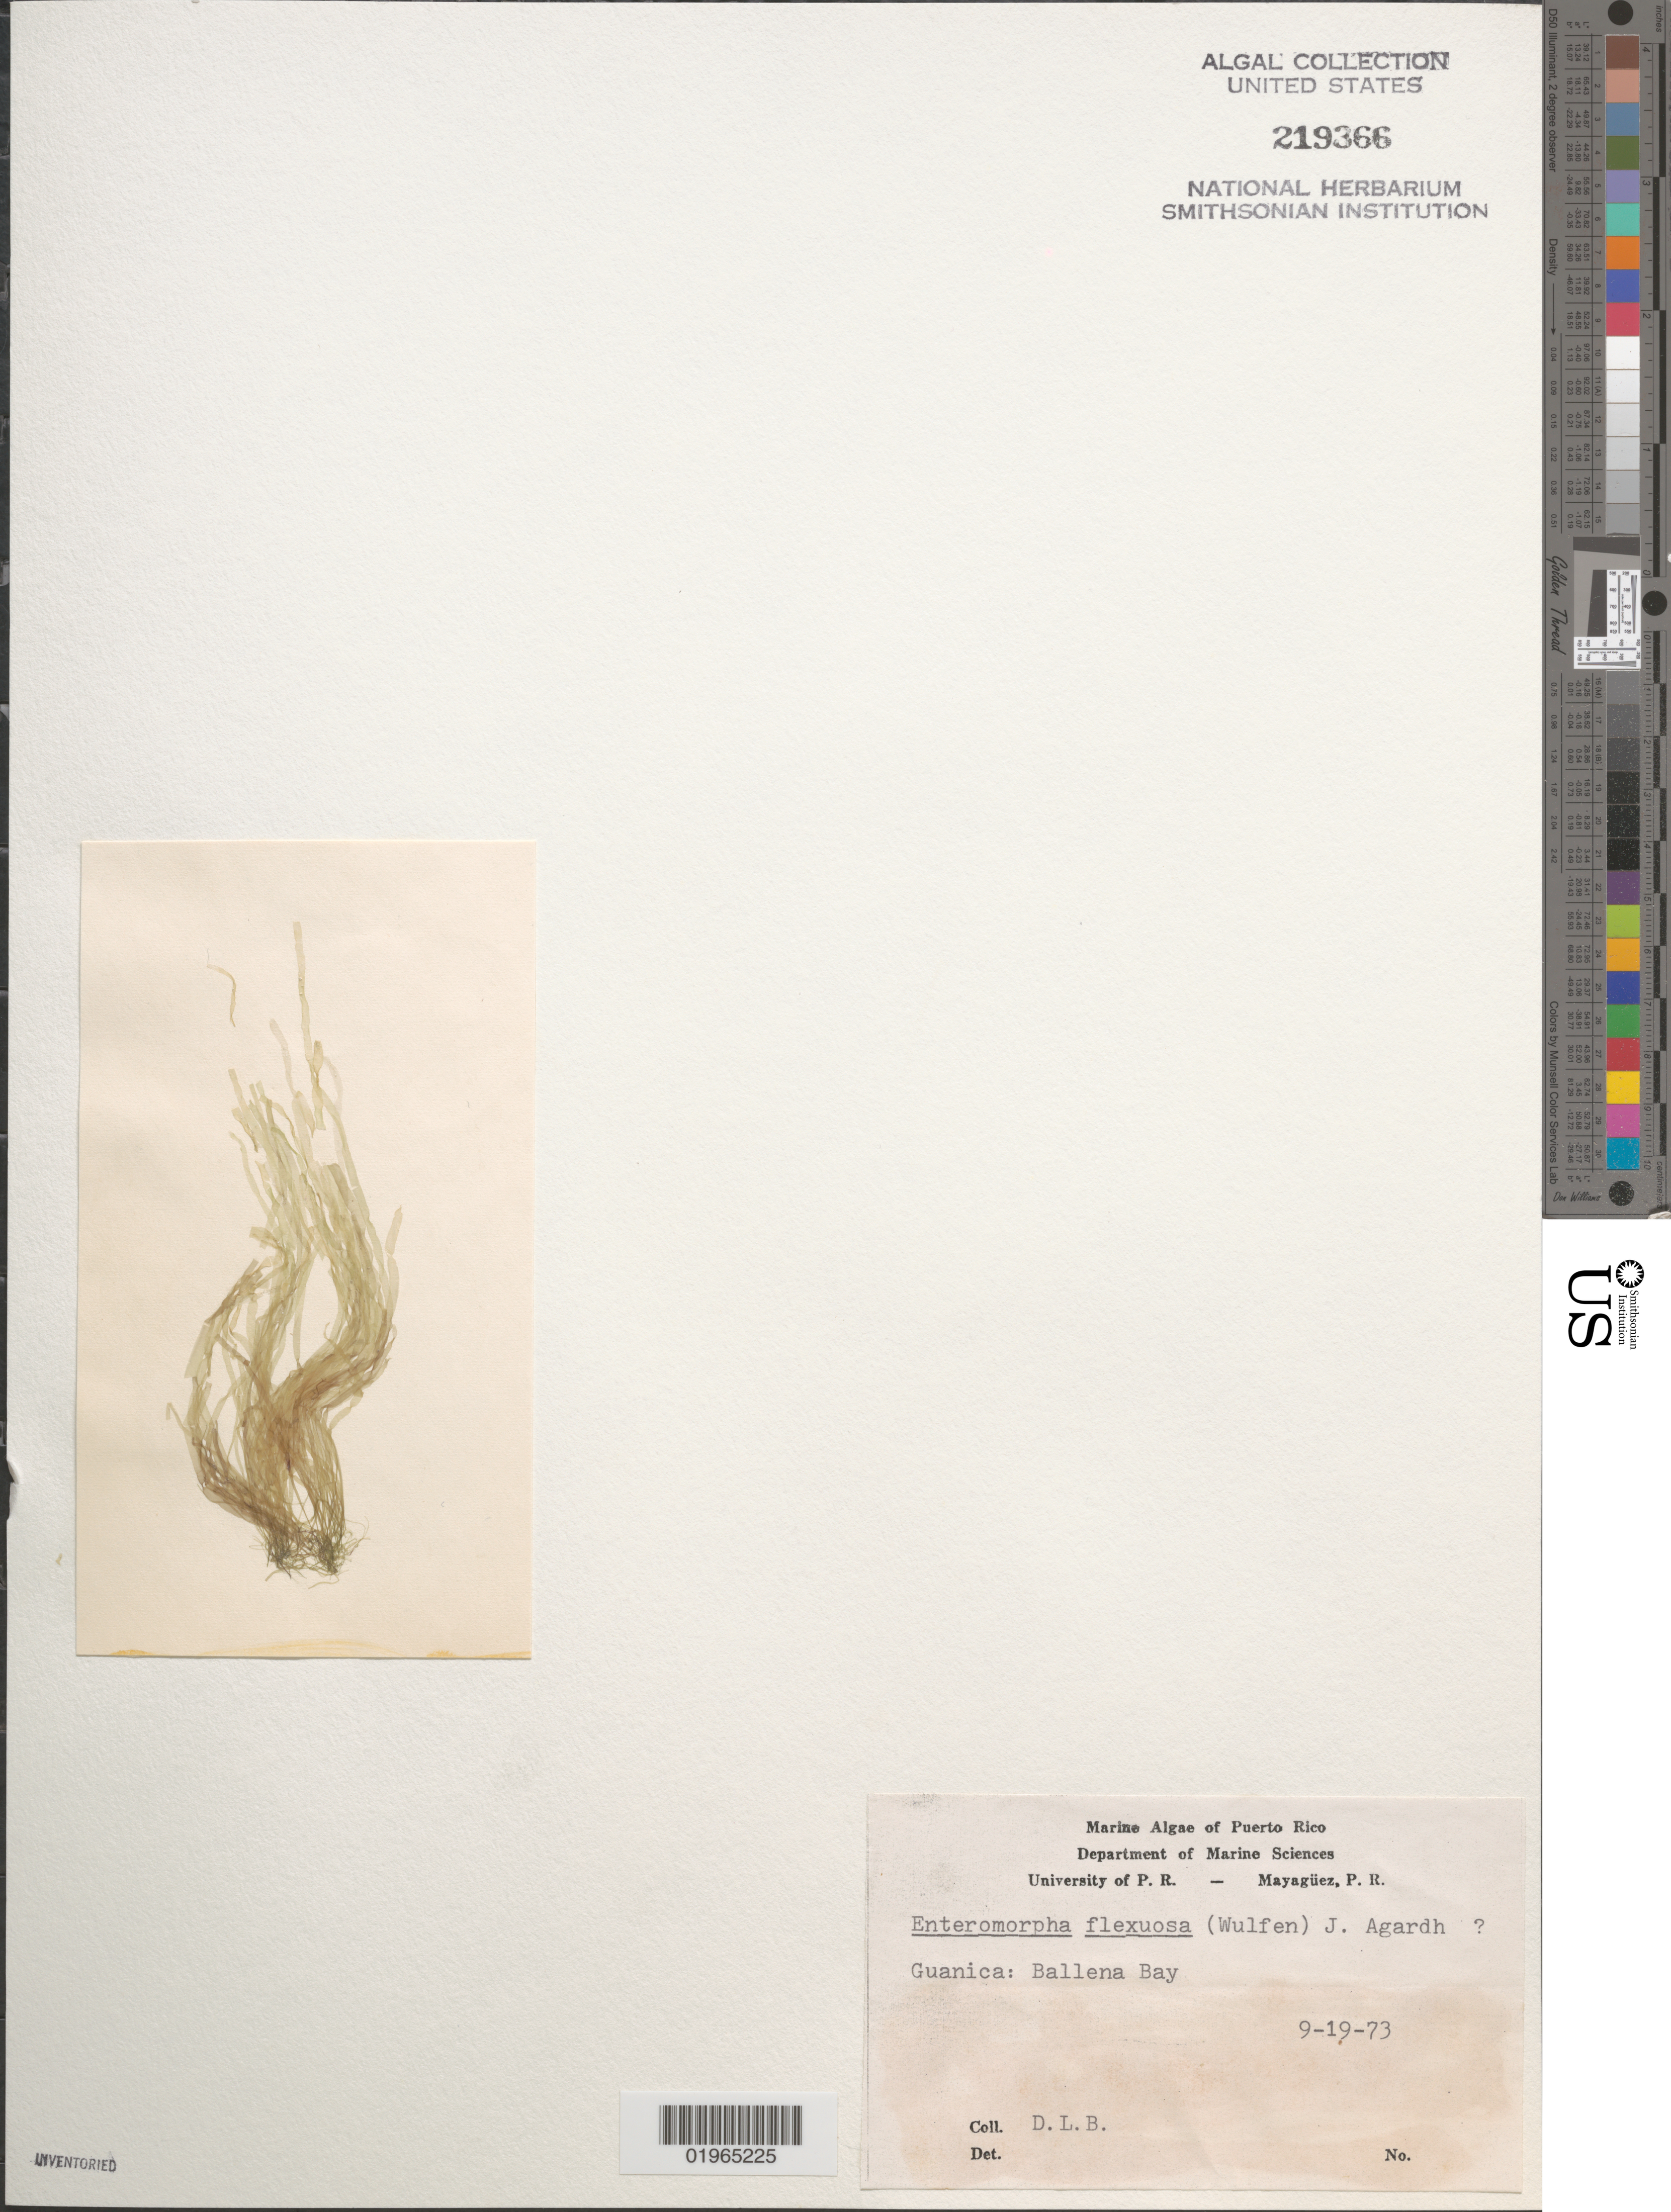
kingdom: Plantae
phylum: Chlorophyta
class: Ulvophyceae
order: Ulvales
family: Ulvaceae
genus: Ulva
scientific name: Ulva flexuosa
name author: Wulfen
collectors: D.L. Ballantine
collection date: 1973-09-19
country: Puerto Rico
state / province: Guanica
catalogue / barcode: US 219366